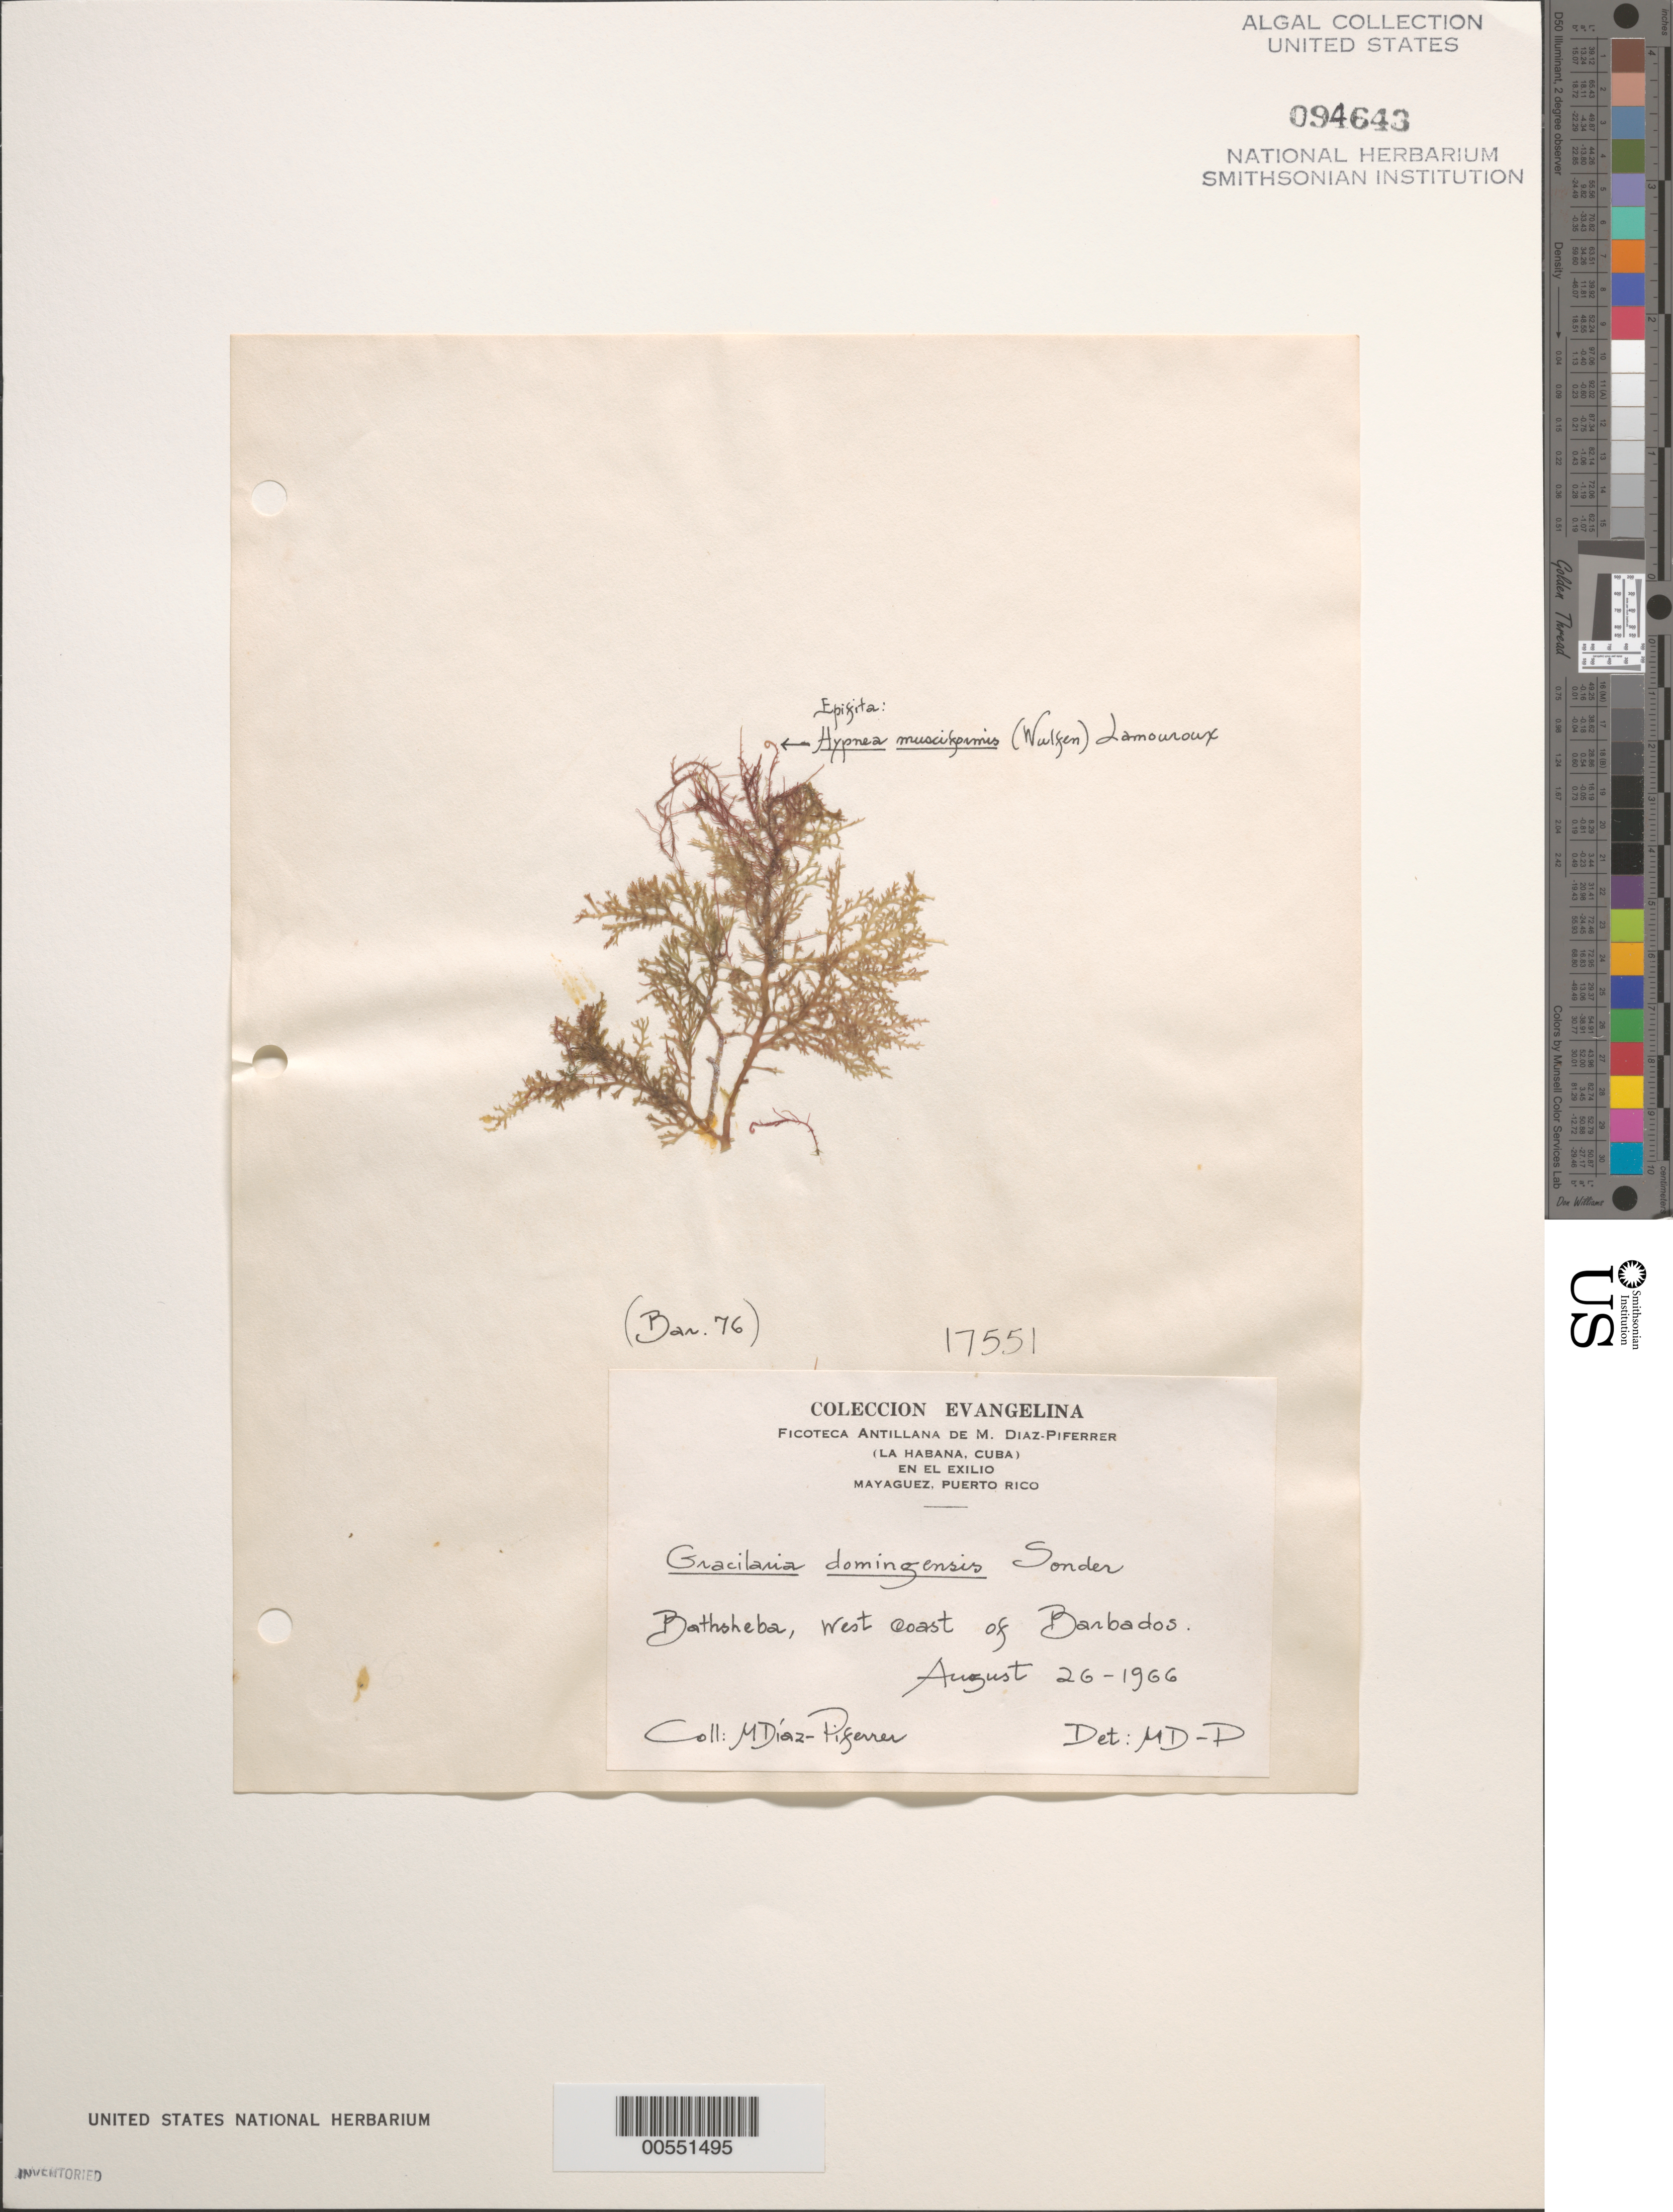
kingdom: Plantae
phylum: Rhodophyta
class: Florideophyceae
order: Gracilariales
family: Gracilariaceae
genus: Gracilaria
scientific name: Gracilaria domingensis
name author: (Kütz.) O.G. Sond. in Dickie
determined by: Diaz-Piferrer, M.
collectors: M. Diaz-Piferrer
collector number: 17551 & BAR. 76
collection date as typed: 26 Aug 1966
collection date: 1966-08-26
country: Barbados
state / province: Saint Joseph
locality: Bathsheba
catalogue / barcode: US 94643